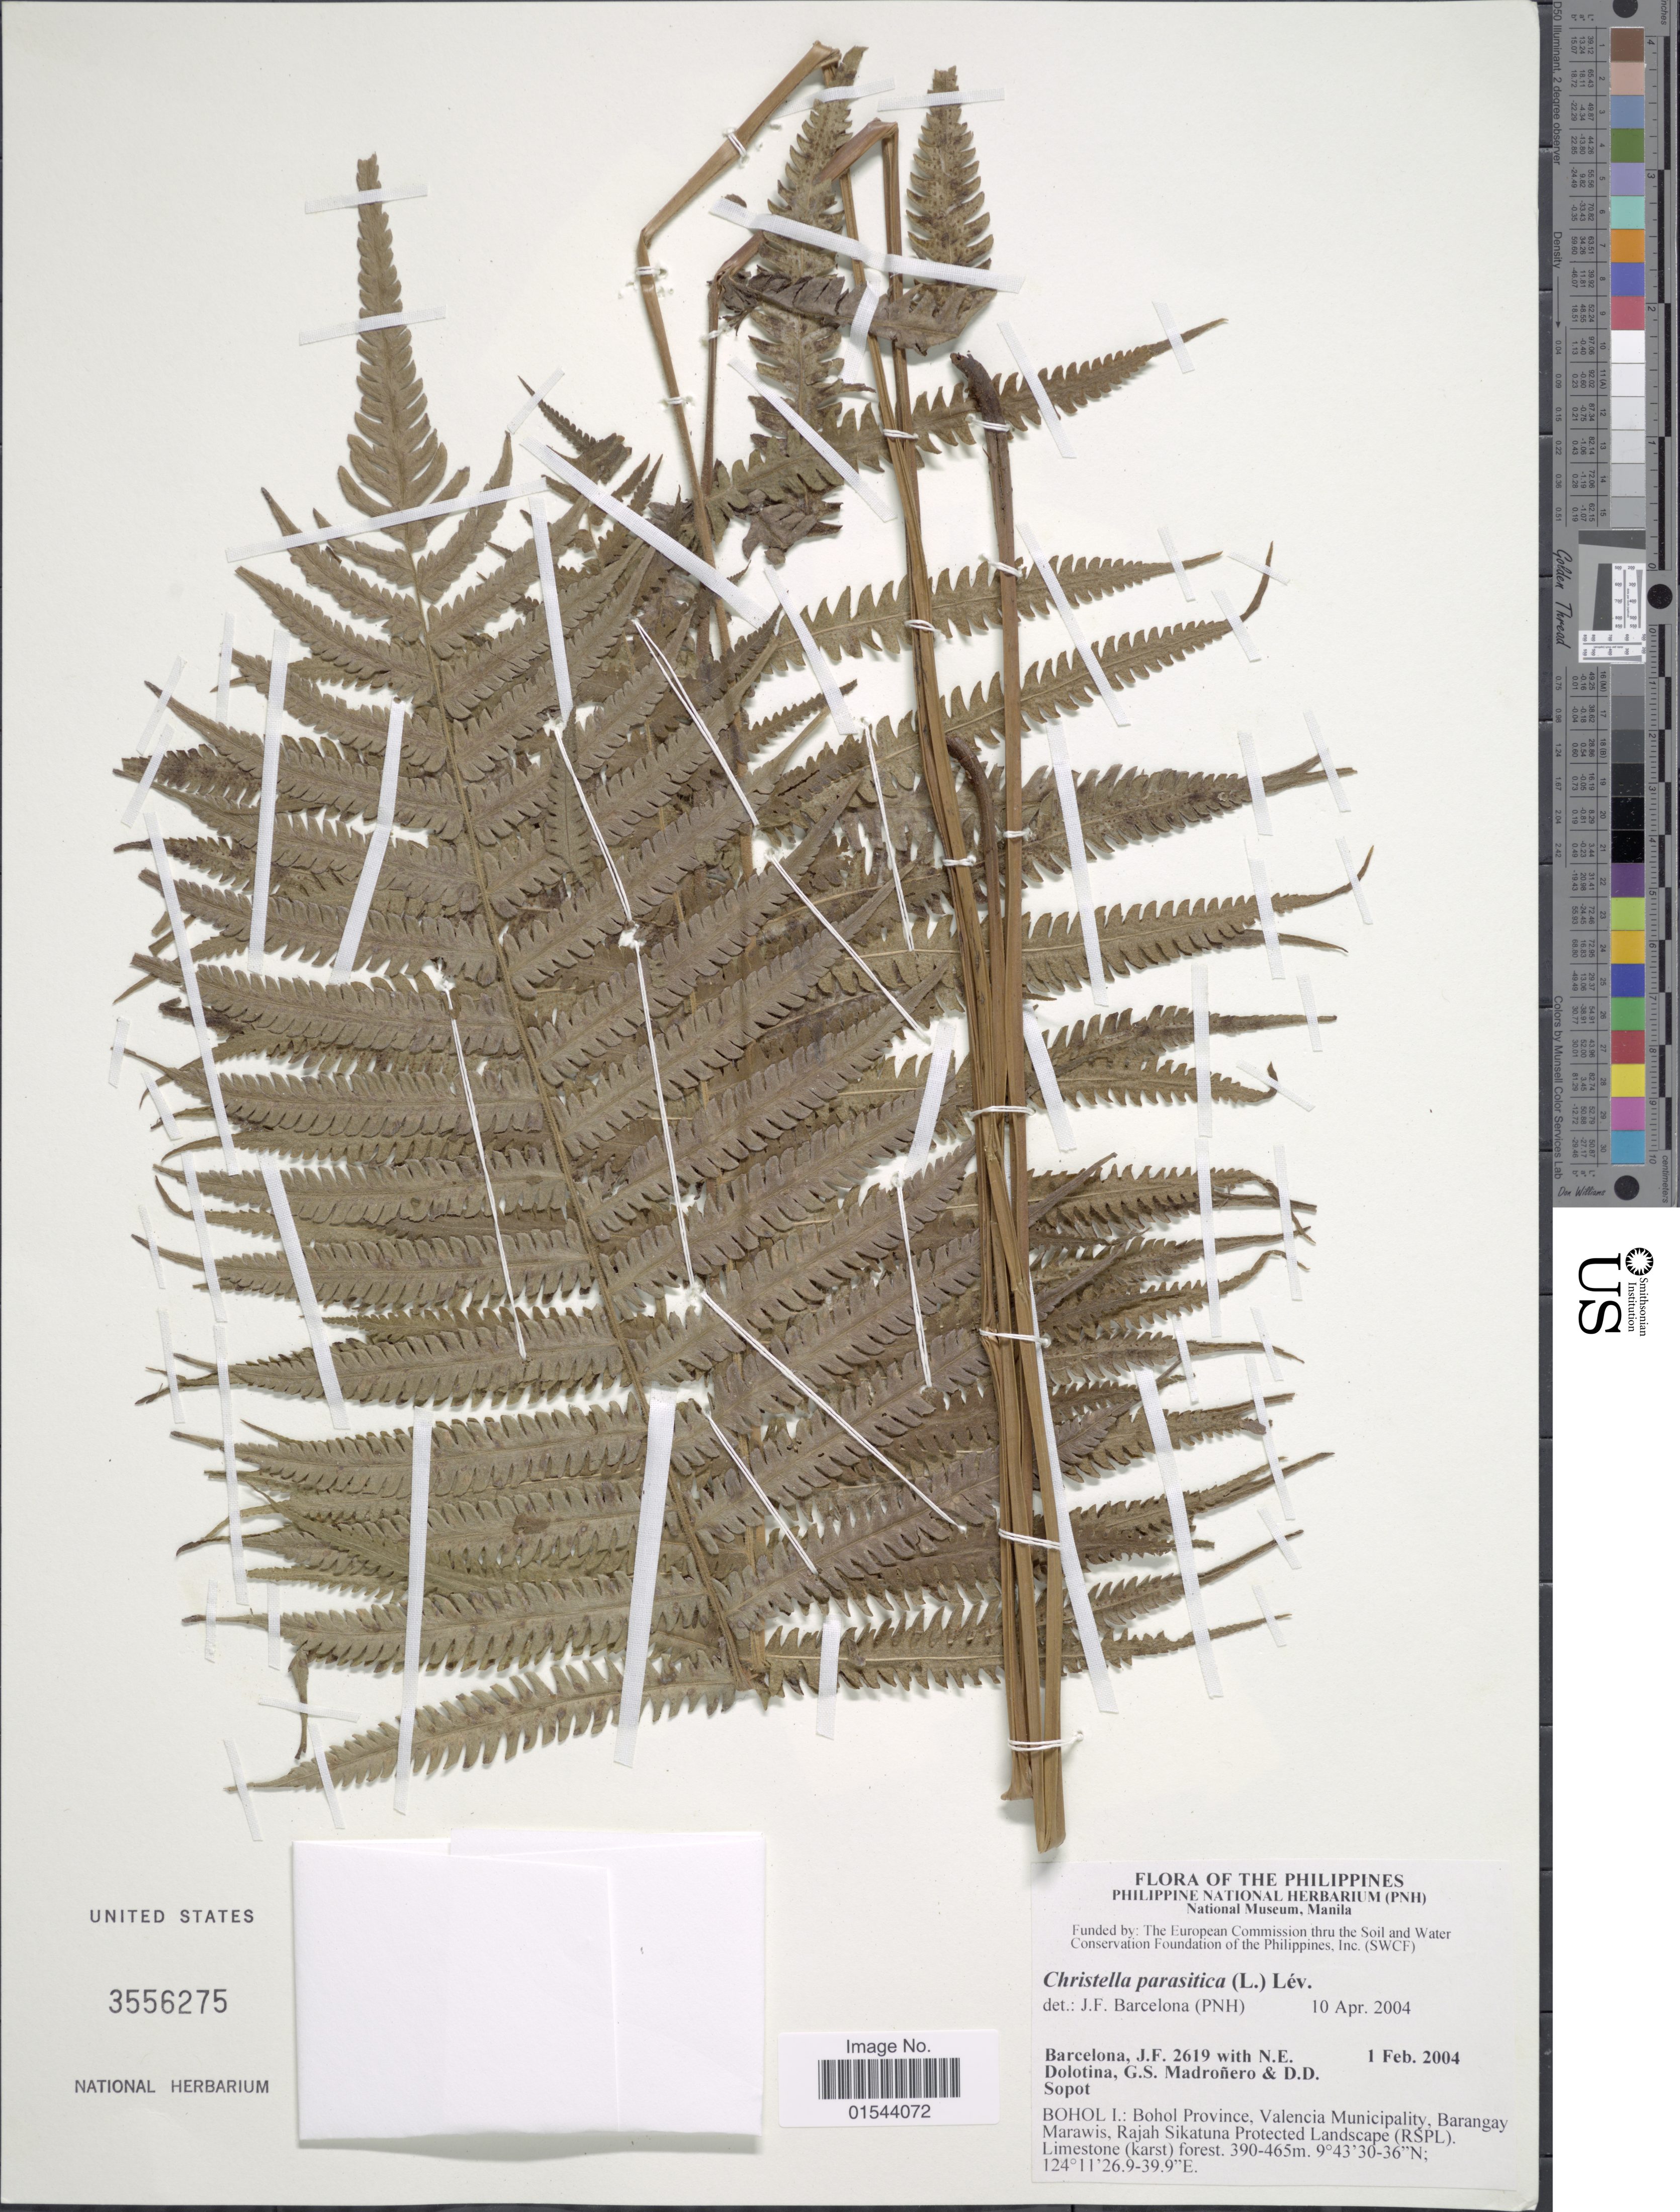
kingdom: Plantae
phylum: Tracheophyta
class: Polypodiopsida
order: Polypodiales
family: Thelypteridaceae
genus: Christella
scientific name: Christella parasitica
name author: (L.) H. Lév.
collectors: J. F. Barcelona, N. Dolotina, G. Madroñero & D. Sopot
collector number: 2619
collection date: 2004-02-01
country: Philippines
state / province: Central Visayas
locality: Bohol I: Bohol Province, Valencia Municpality, Barangay Marawis, Rajah Sikatuna Protected Landscape (R.S.P.L.)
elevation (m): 390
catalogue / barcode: US 3556275